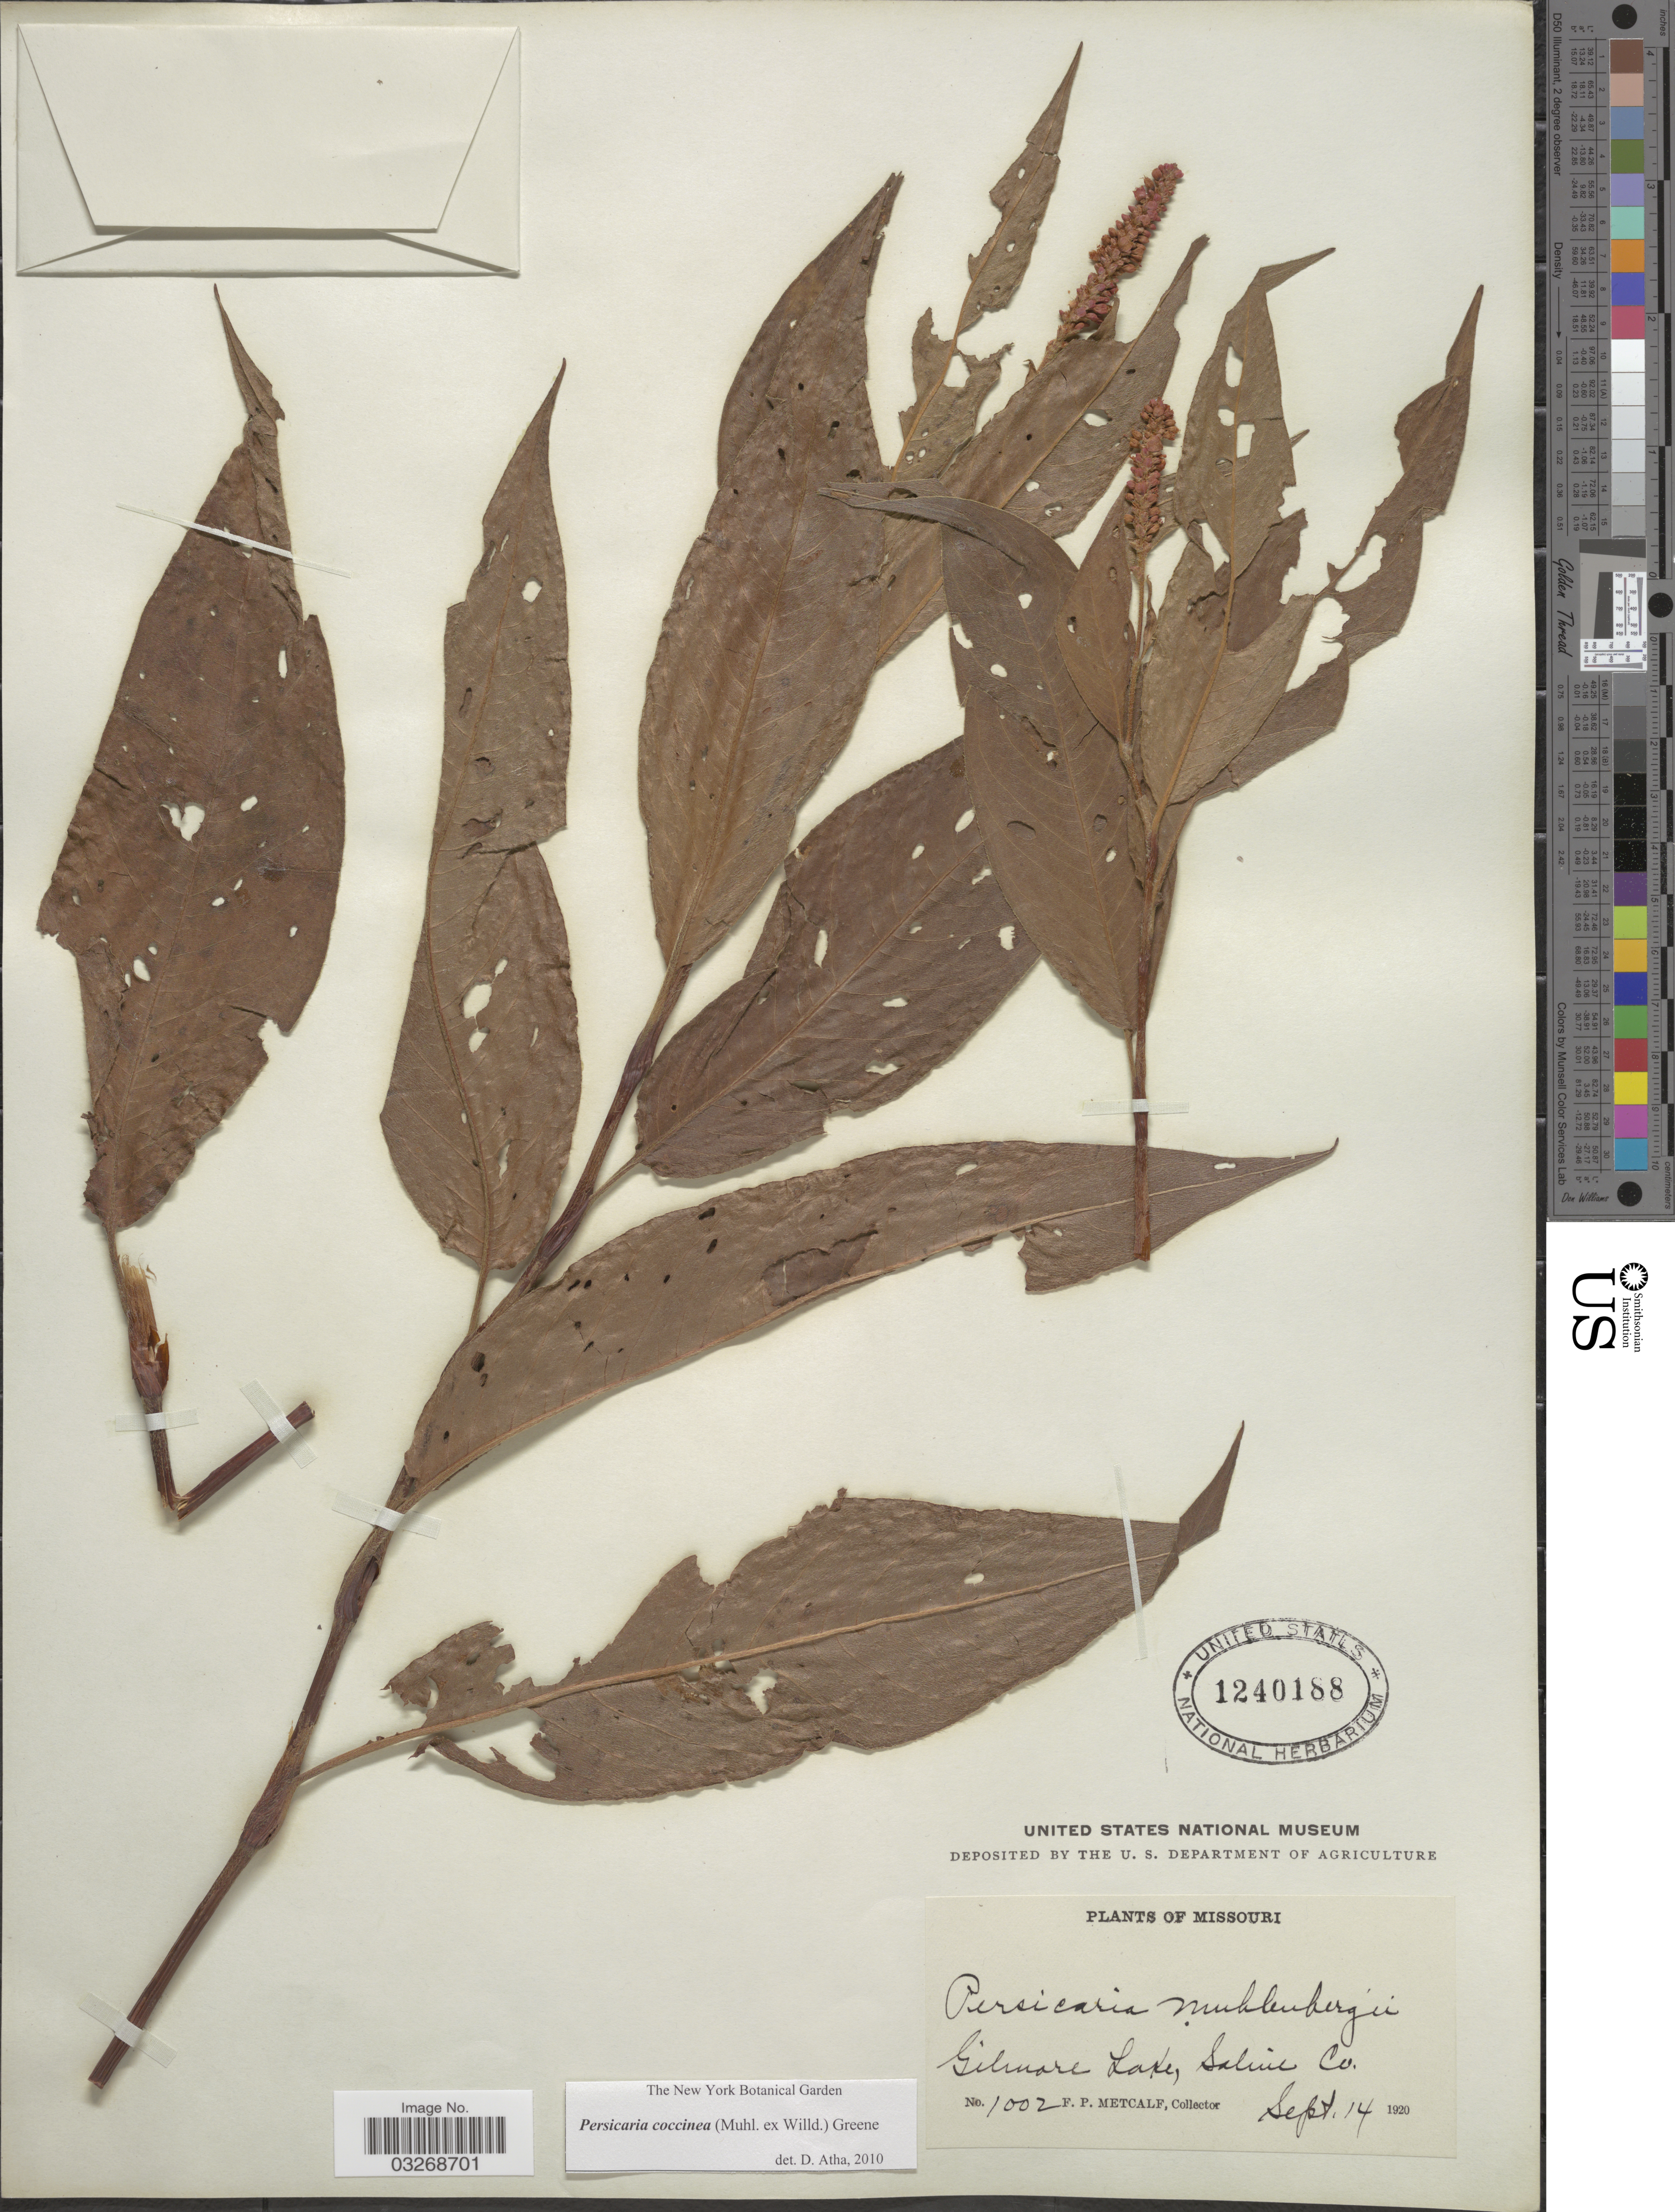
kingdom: Plantae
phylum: Tracheophyta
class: Magnoliopsida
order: Caryophyllales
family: Polygonaceae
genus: Persicaria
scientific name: Persicaria coccinea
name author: (Muhl. ex Willd.) Greene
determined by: Atha, D. E.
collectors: F. Metcalf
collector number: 1002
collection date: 1920-09-14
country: United States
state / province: Missouri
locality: Gilmore Lake, Saline Co.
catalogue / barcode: US 1240188